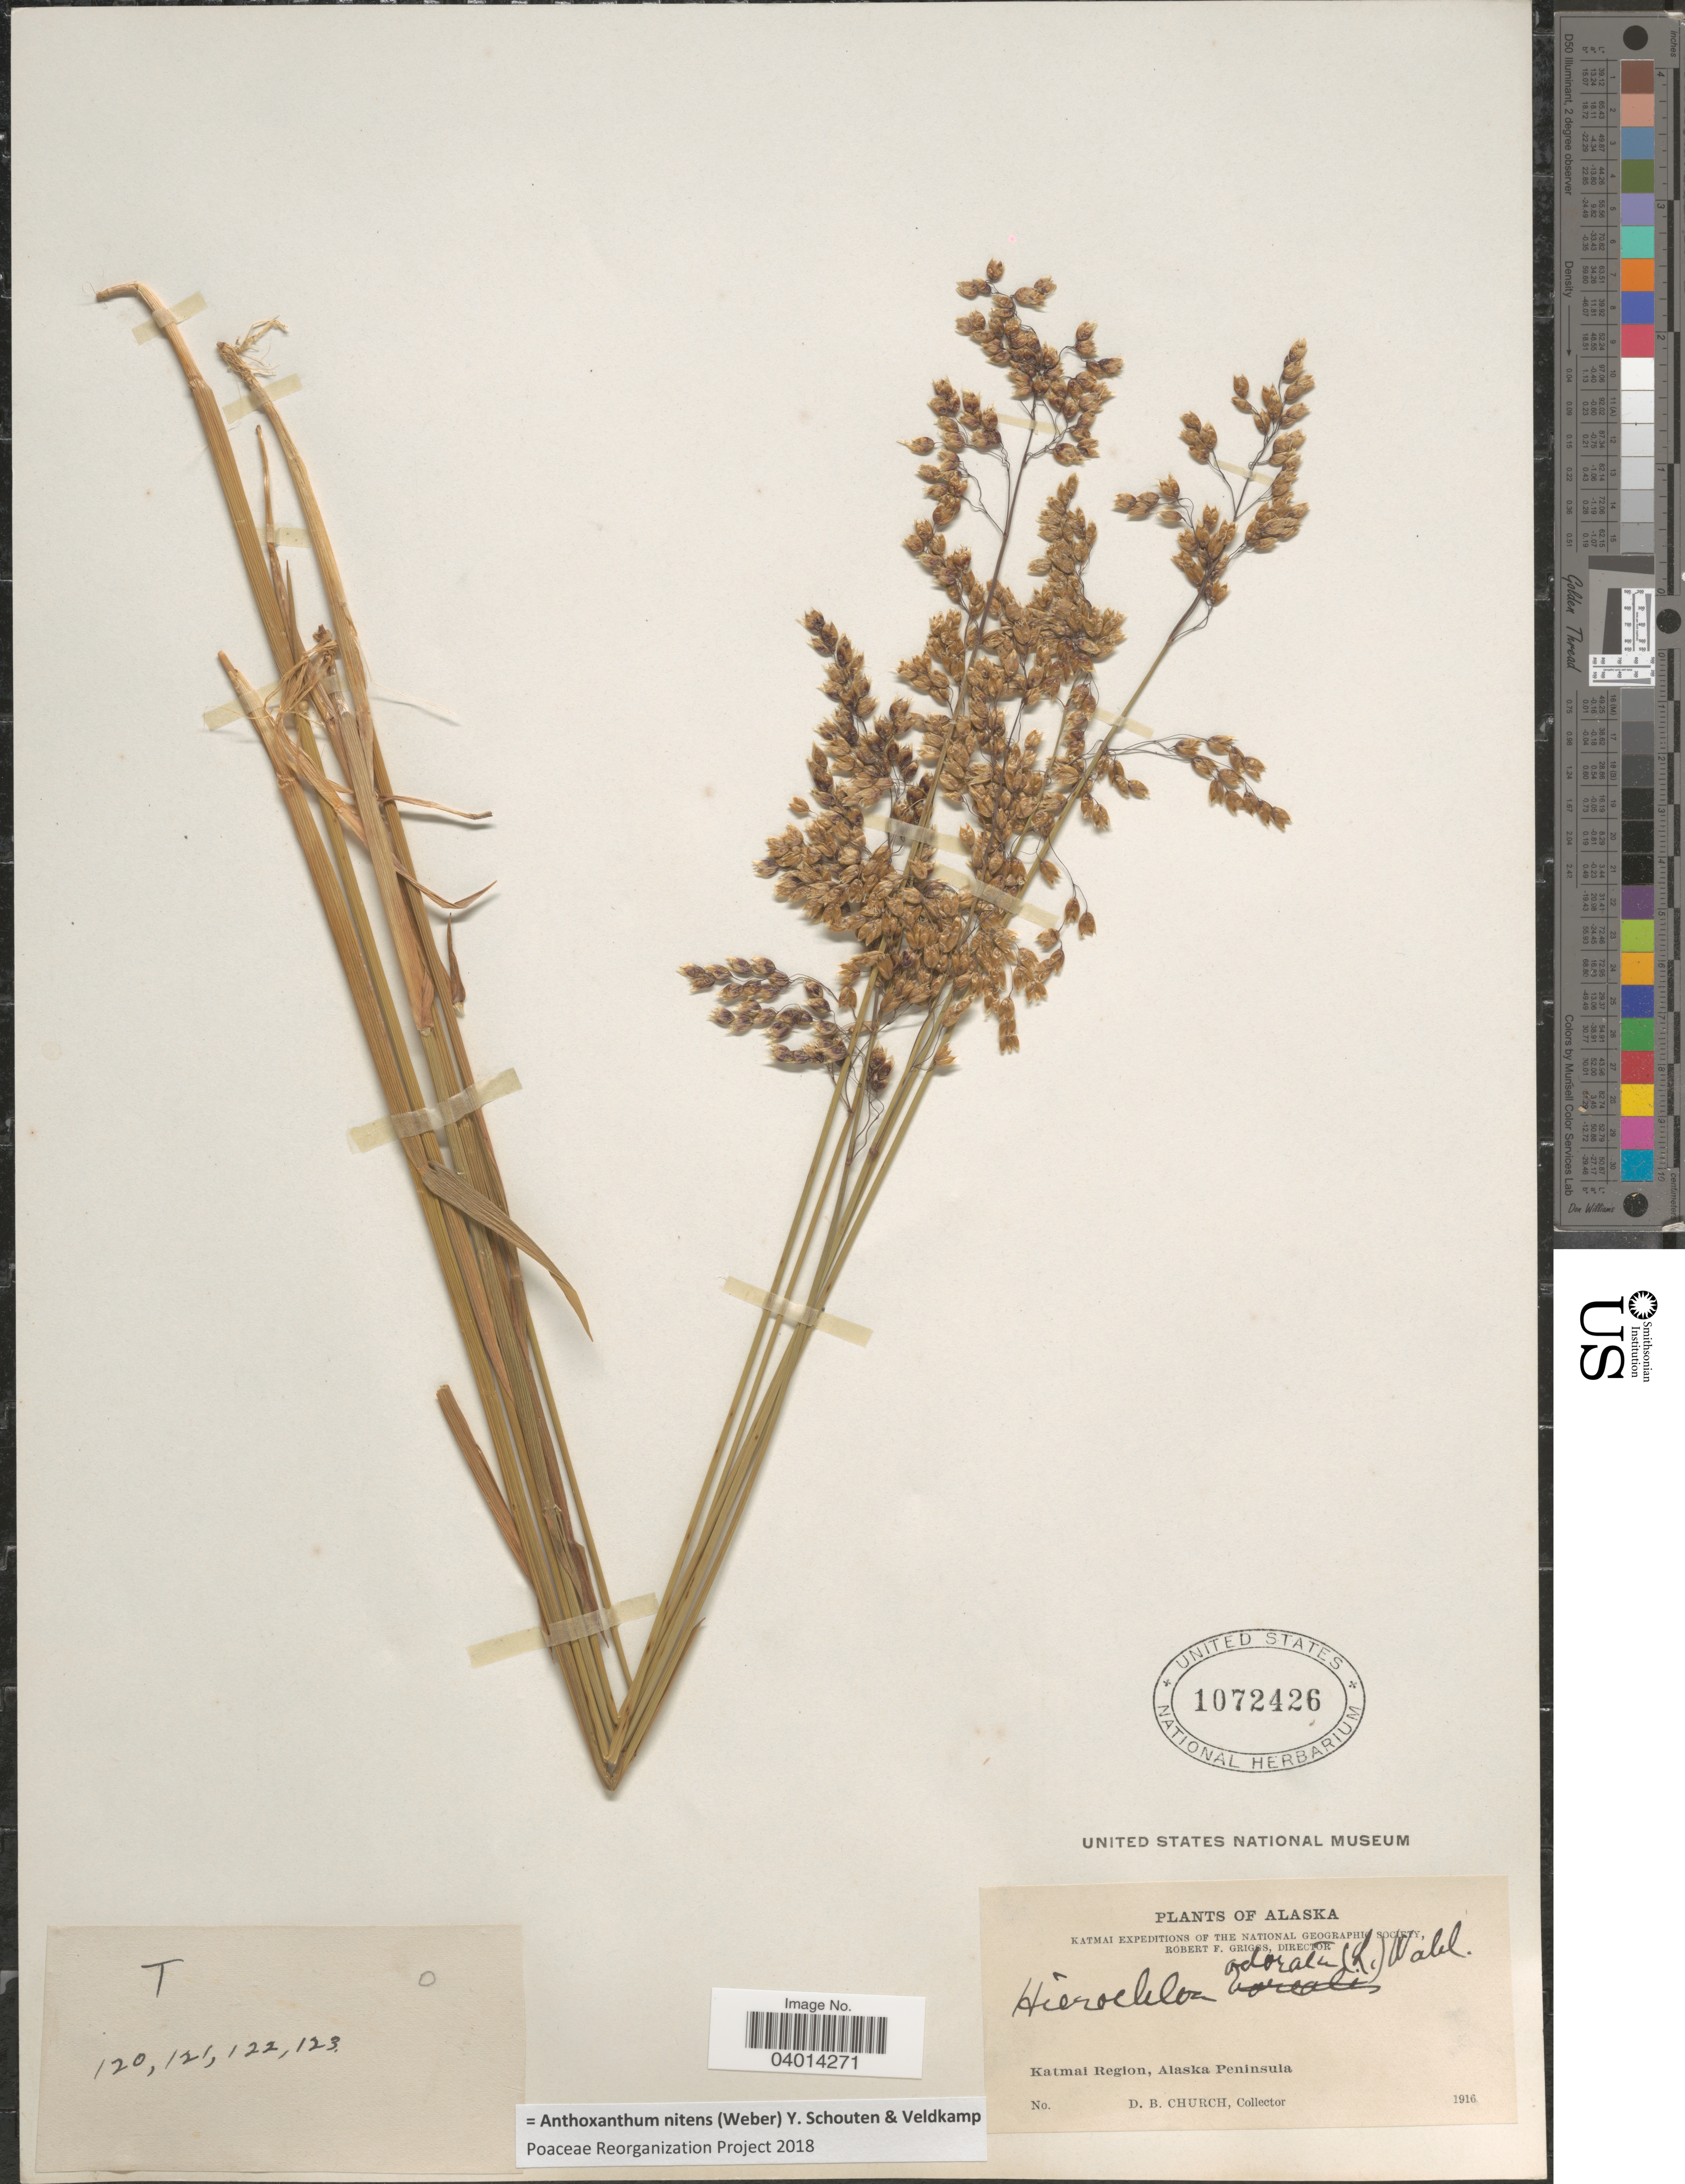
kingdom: Plantae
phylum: Tracheophyta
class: Liliopsida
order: Poales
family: Poaceae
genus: Anthoxanthum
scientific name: Anthoxanthum nitens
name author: (G.H. Weber) R.T.A. Schouten & Veldkamp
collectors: D. Church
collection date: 1916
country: United States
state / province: Alaska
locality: Katmai Region, Alaska Peninsula.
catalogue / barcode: US 1072426